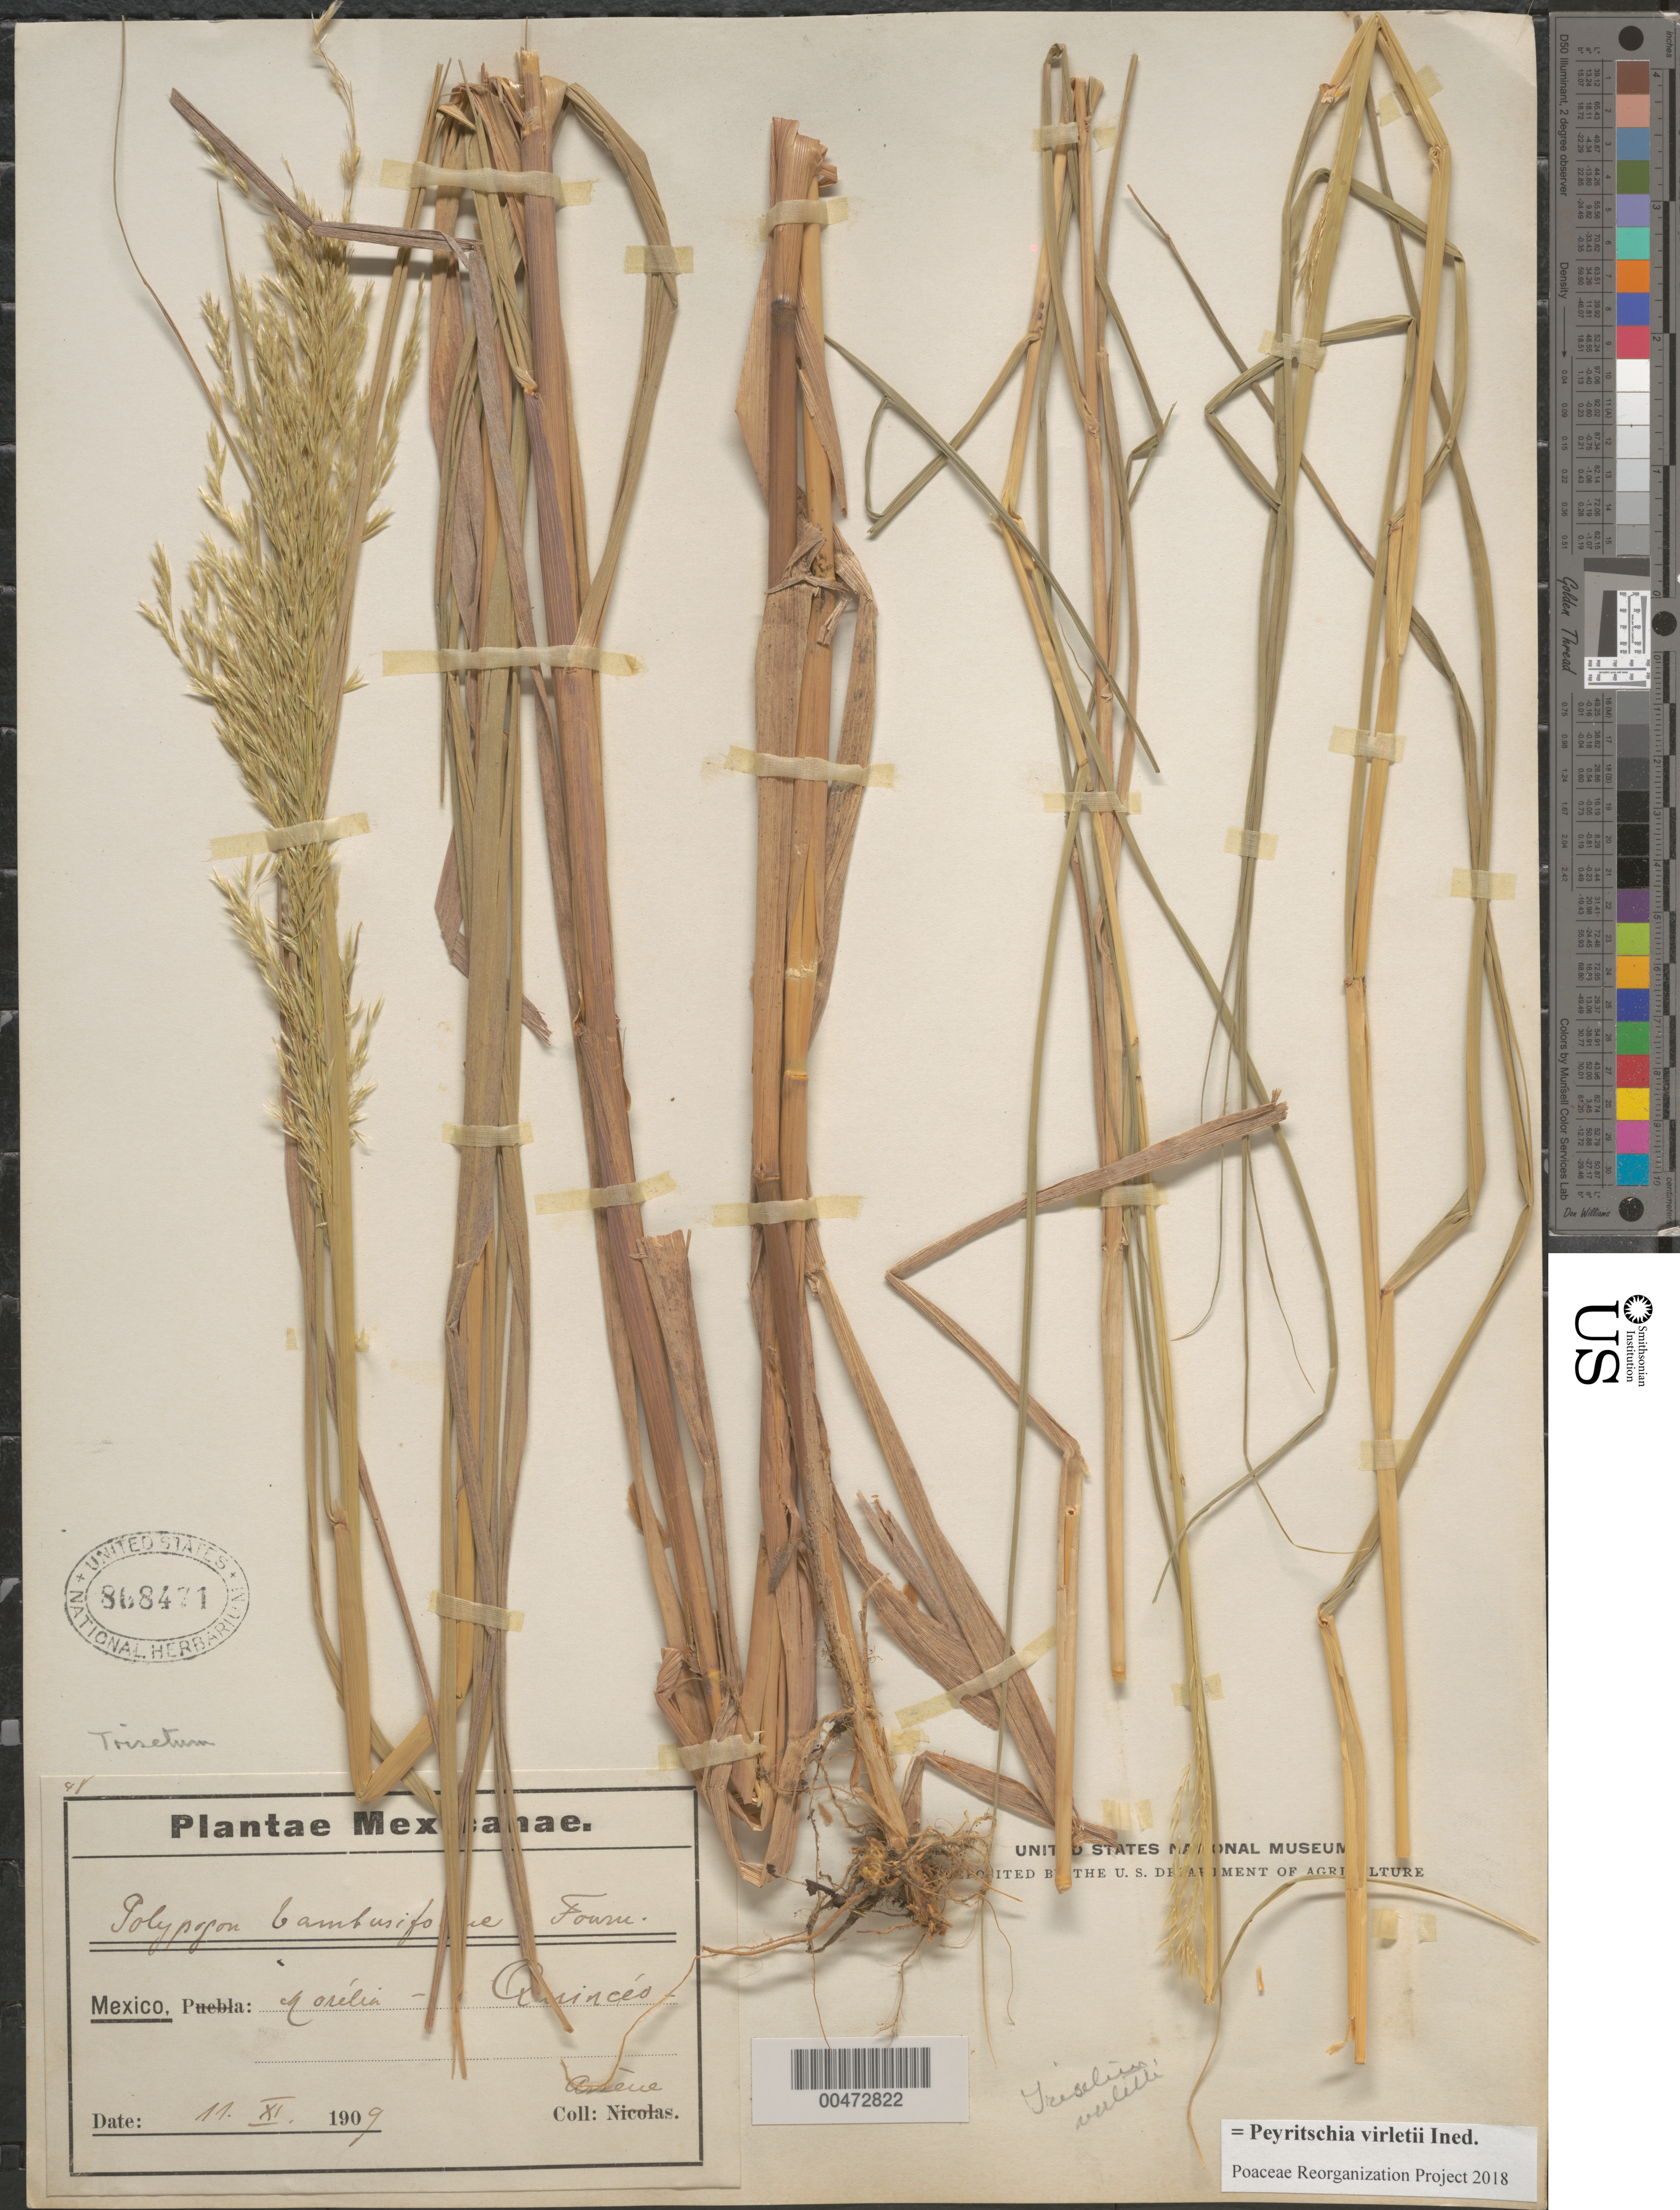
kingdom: Plantae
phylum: Tracheophyta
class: Liliopsida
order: Poales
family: Poaceae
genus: Peyritschia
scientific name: Peyritschia virletii ined.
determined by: Poaceae Reorganization Project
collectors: Bro. G. Arsène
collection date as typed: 11 Nov 1909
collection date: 1909-11-11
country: Mexico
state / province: Michoacán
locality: Mor‚lia, Quinc‚o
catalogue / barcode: US 868471